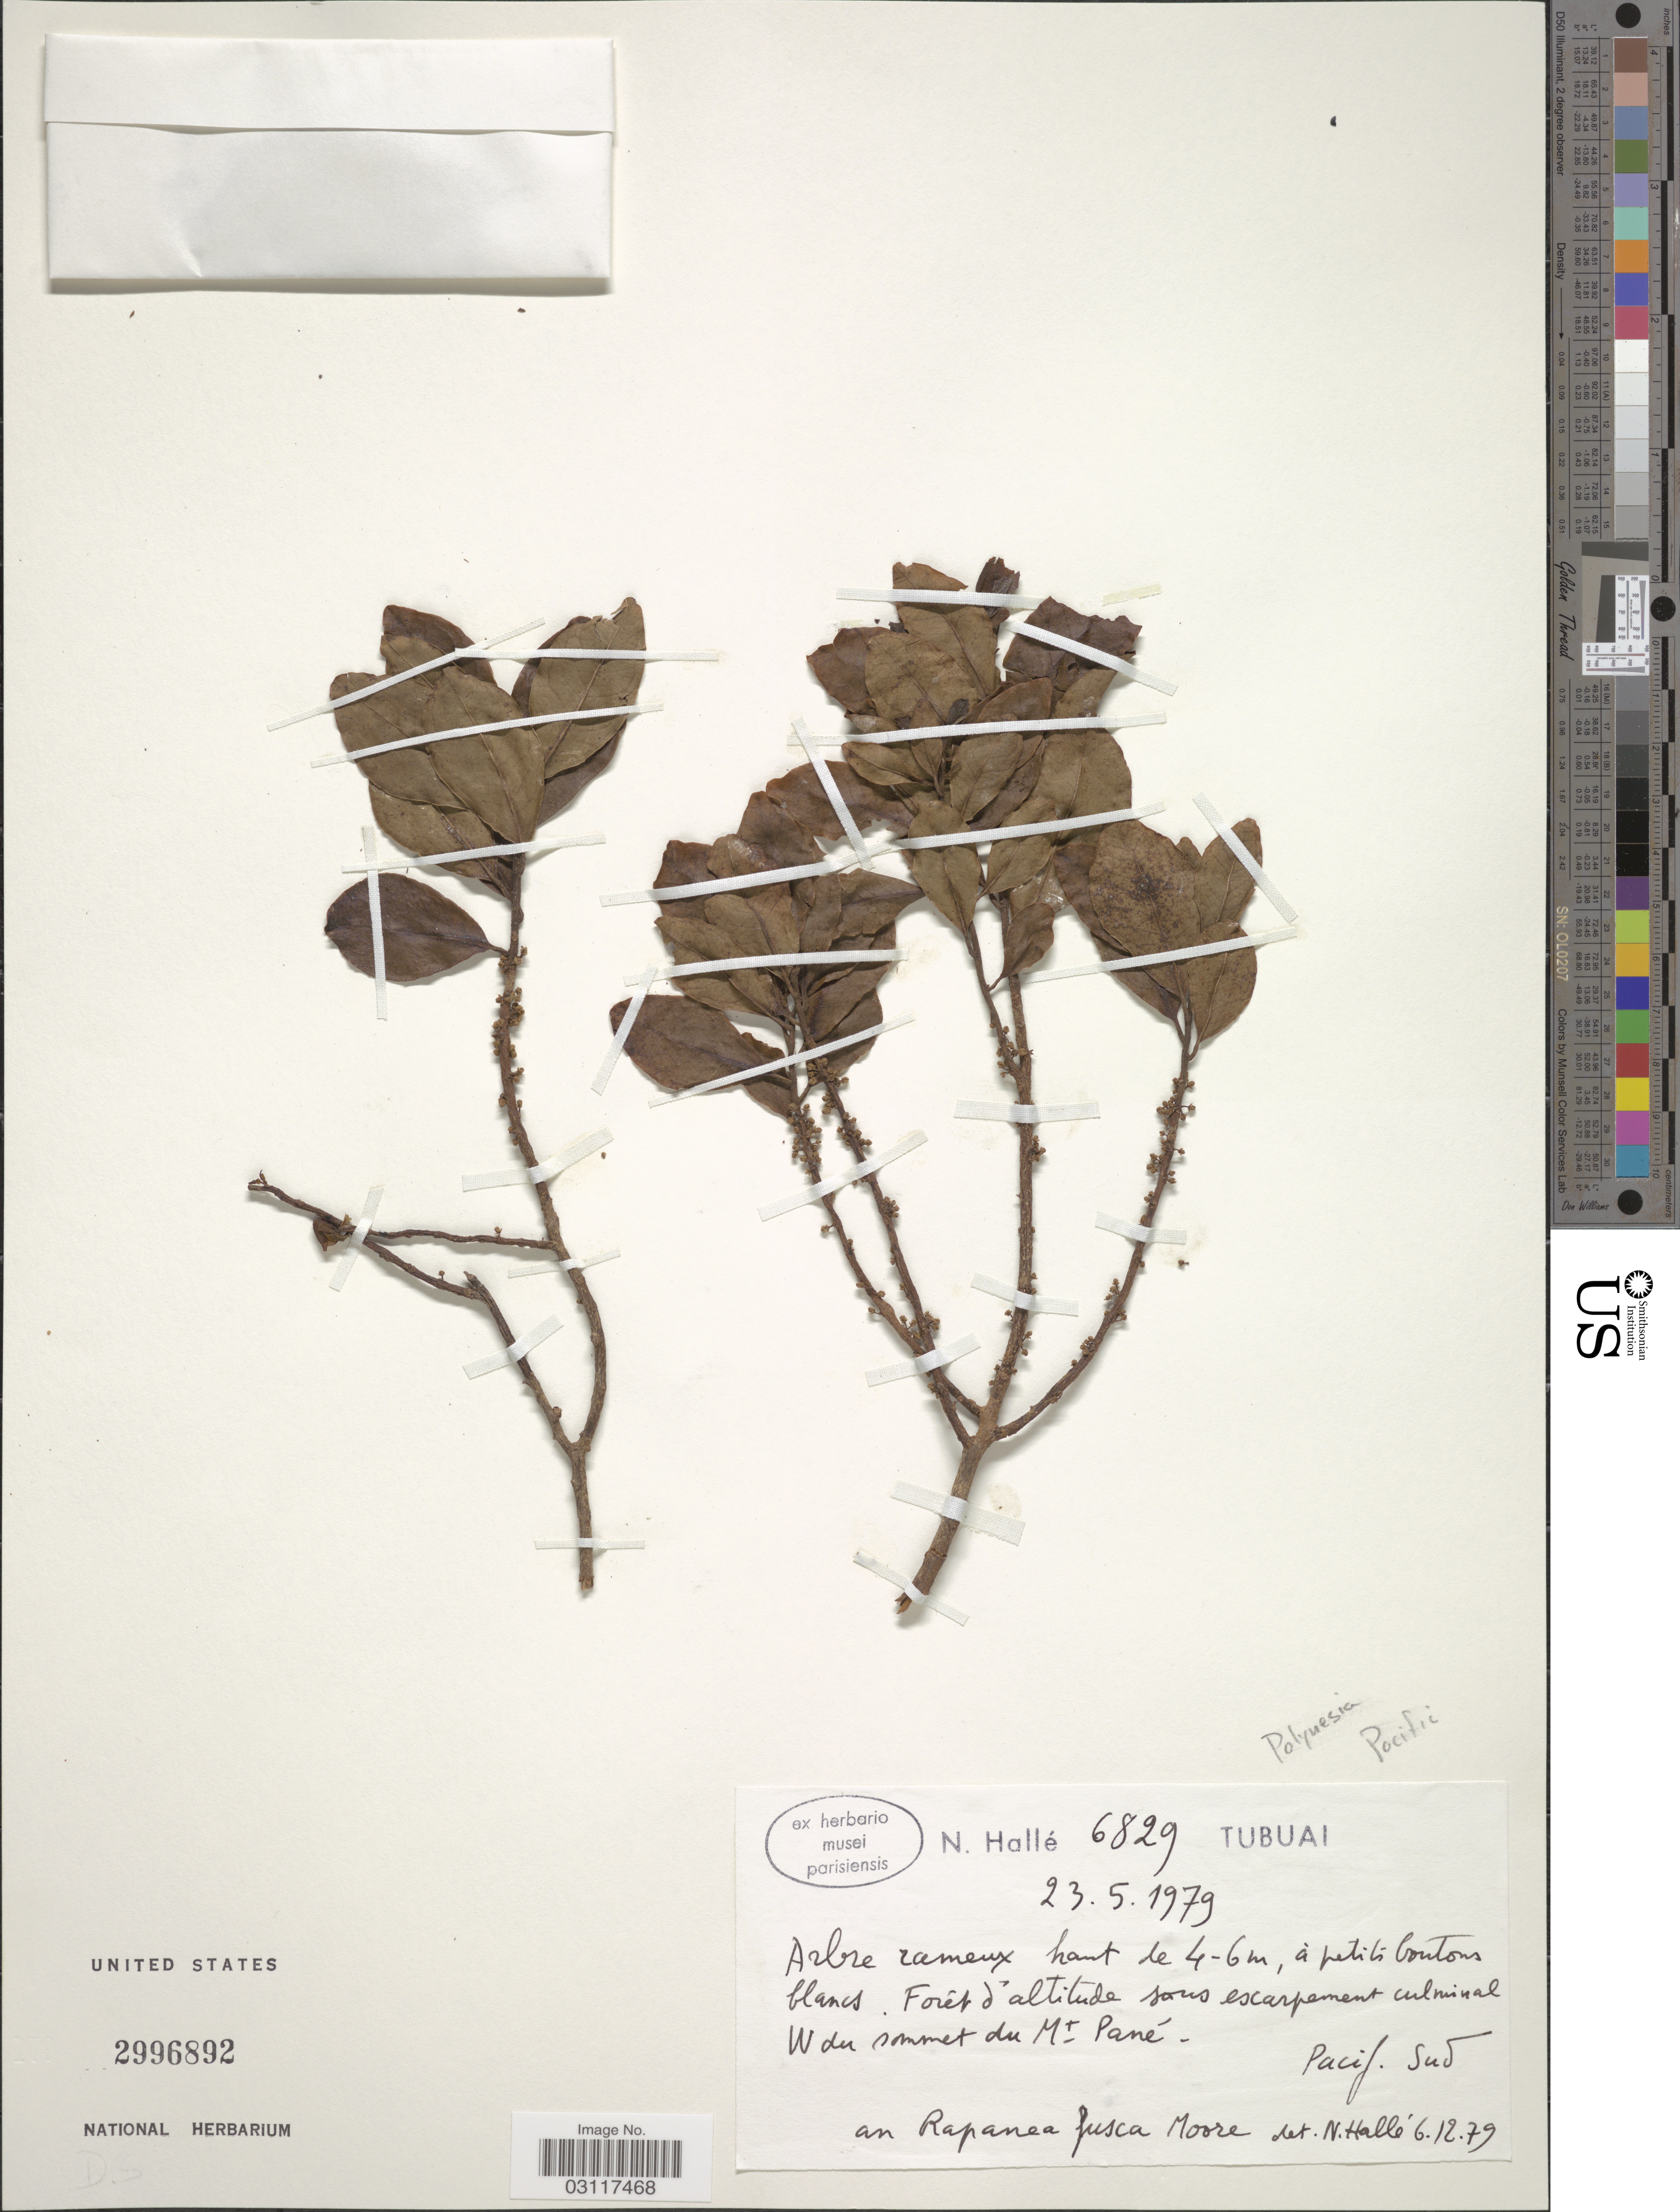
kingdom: Plantae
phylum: Tracheophyta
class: Magnoliopsida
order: Ericales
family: Primulaceae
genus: Myrsine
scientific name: Myrsine fusca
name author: (J.W. Moore) Fosberg & Sachet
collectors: N. Hallé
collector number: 6829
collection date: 1979-05-23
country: French Polynesia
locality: Tubuai, Pacif. Sud., W du sommet du Mt. Pané.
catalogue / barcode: US 2996892